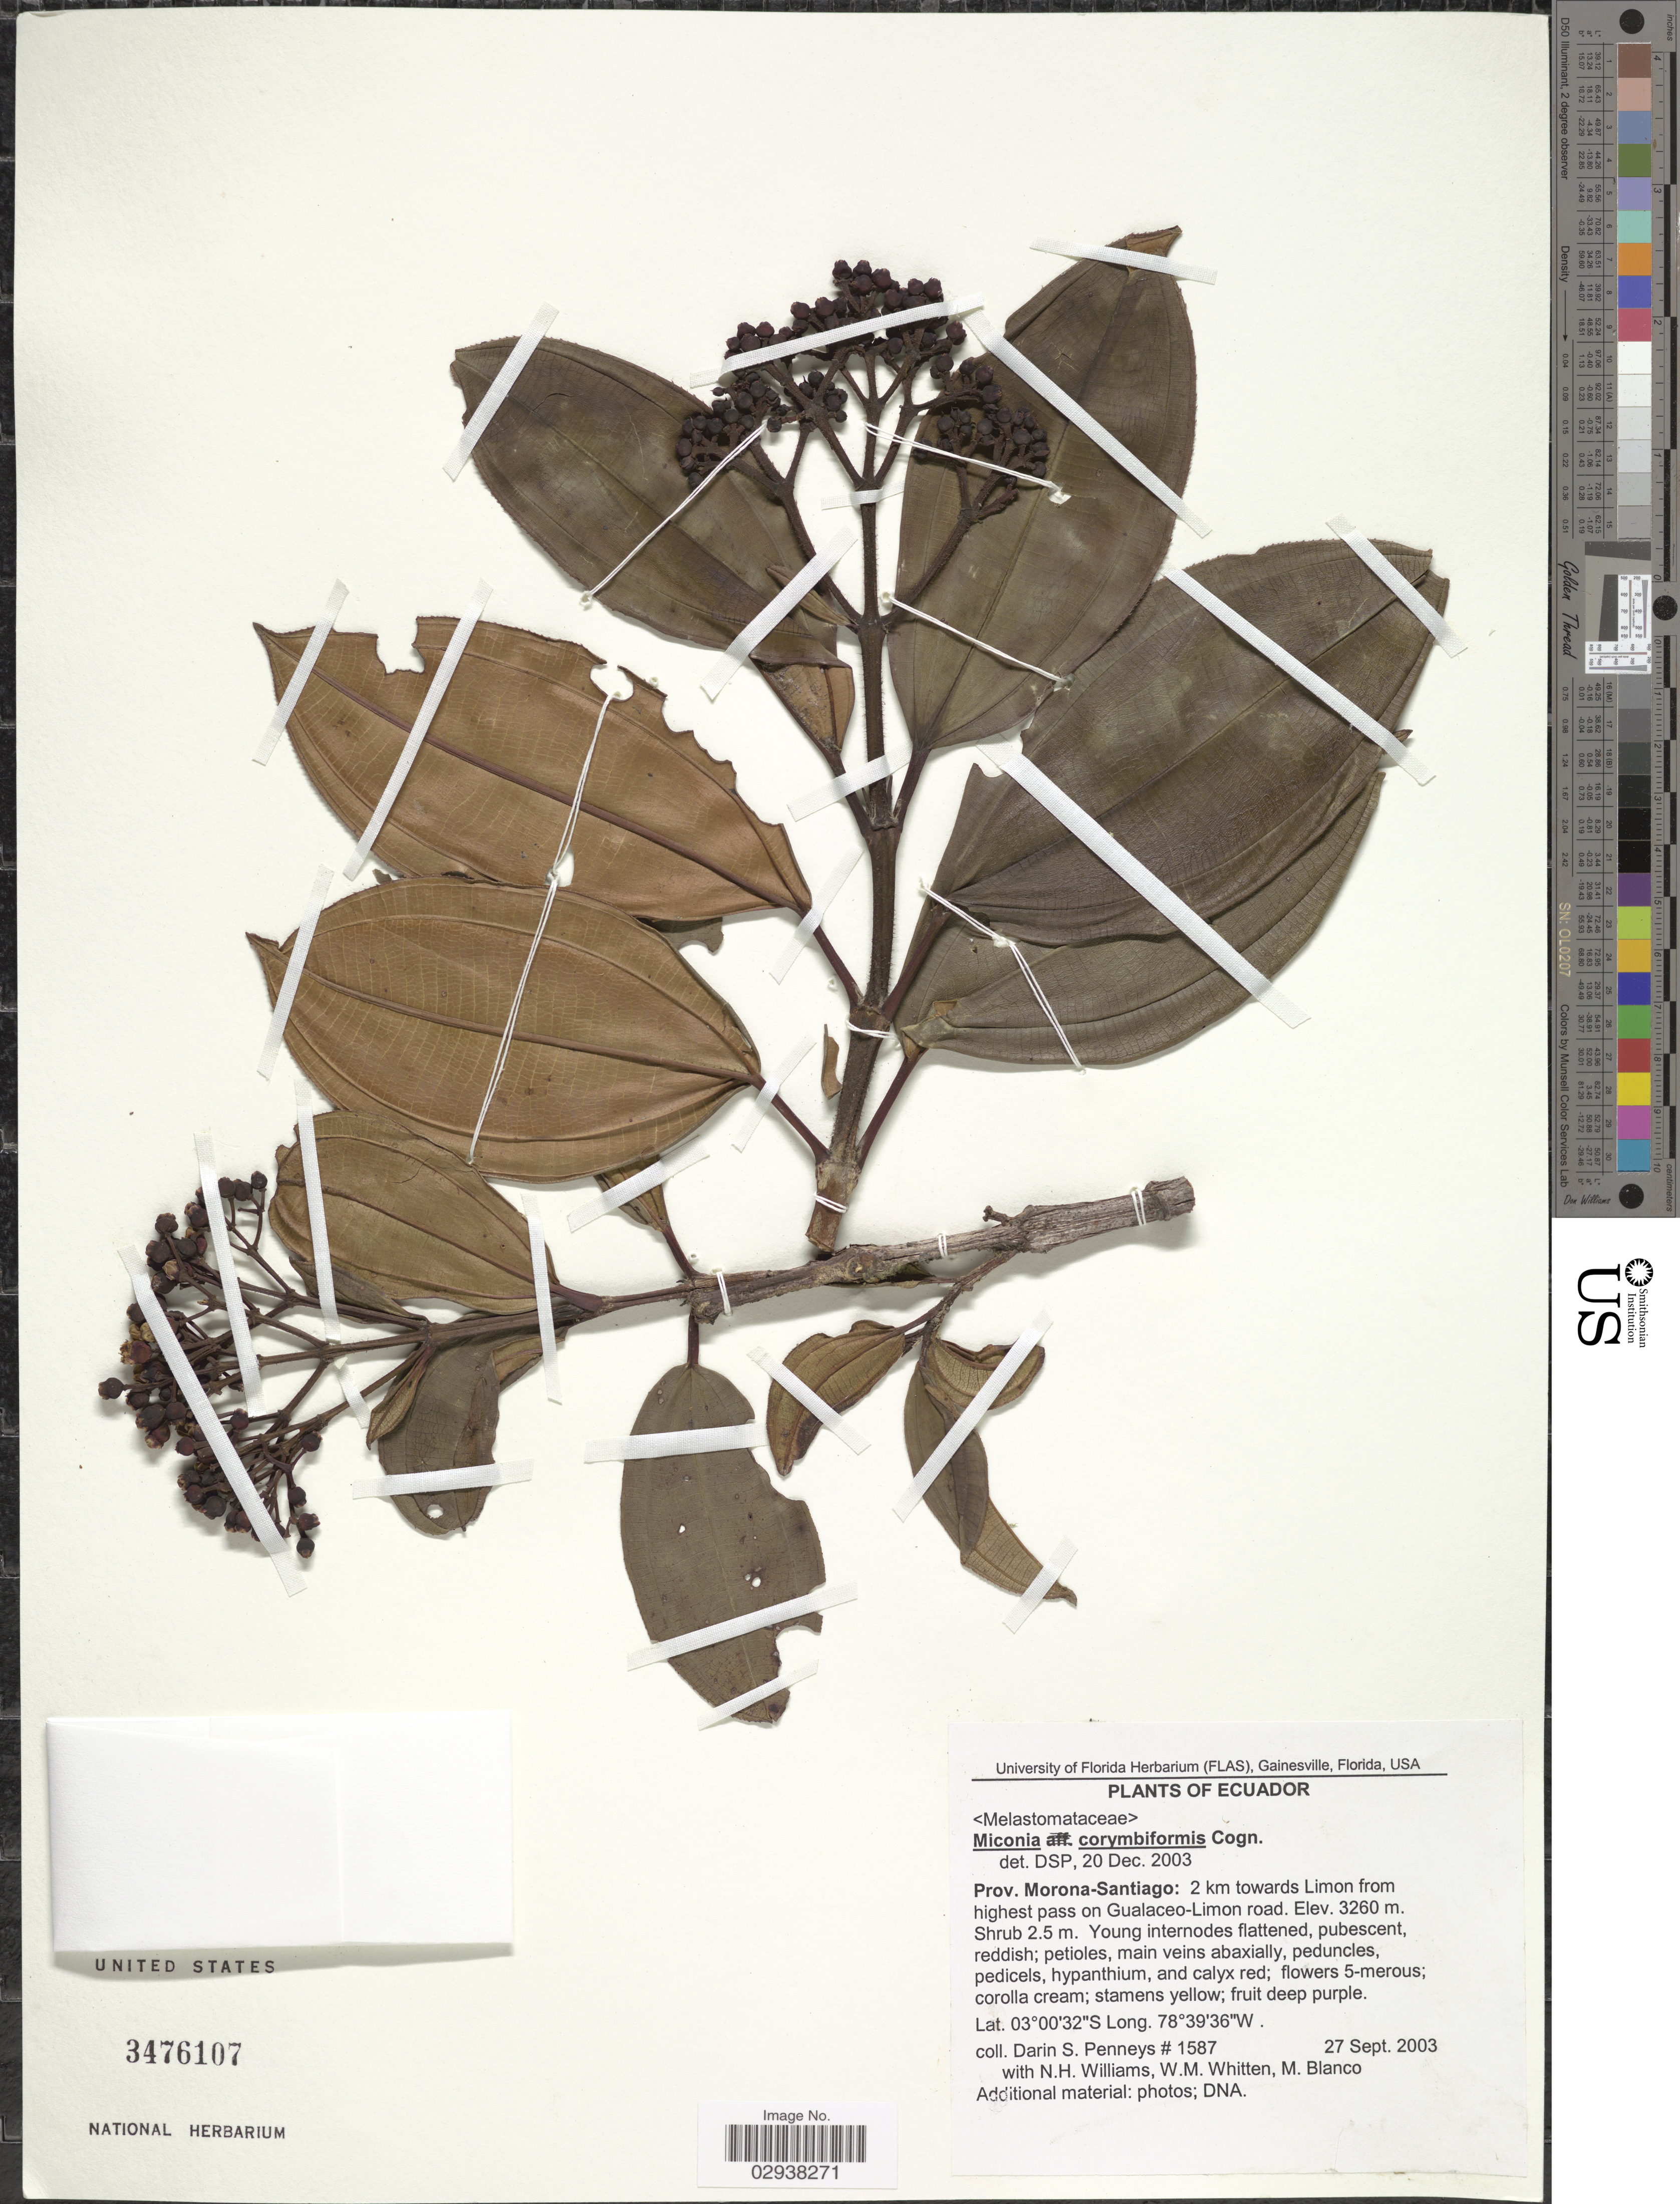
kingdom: Plantae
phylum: Tracheophyta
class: Magnoliopsida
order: Myrtales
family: Melastomataceae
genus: Miconia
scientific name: Miconia corymbiformis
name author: Cogn.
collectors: D. S. Penneys, N. H. Williams, W. M. Whitten & M. Blanco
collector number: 1587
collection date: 2003-09-27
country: Ecuador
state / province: Morona-Santiago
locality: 2 km towards Limon from highest pass on Gualaceo-Limon road.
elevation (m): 3260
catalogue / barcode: US 3476107